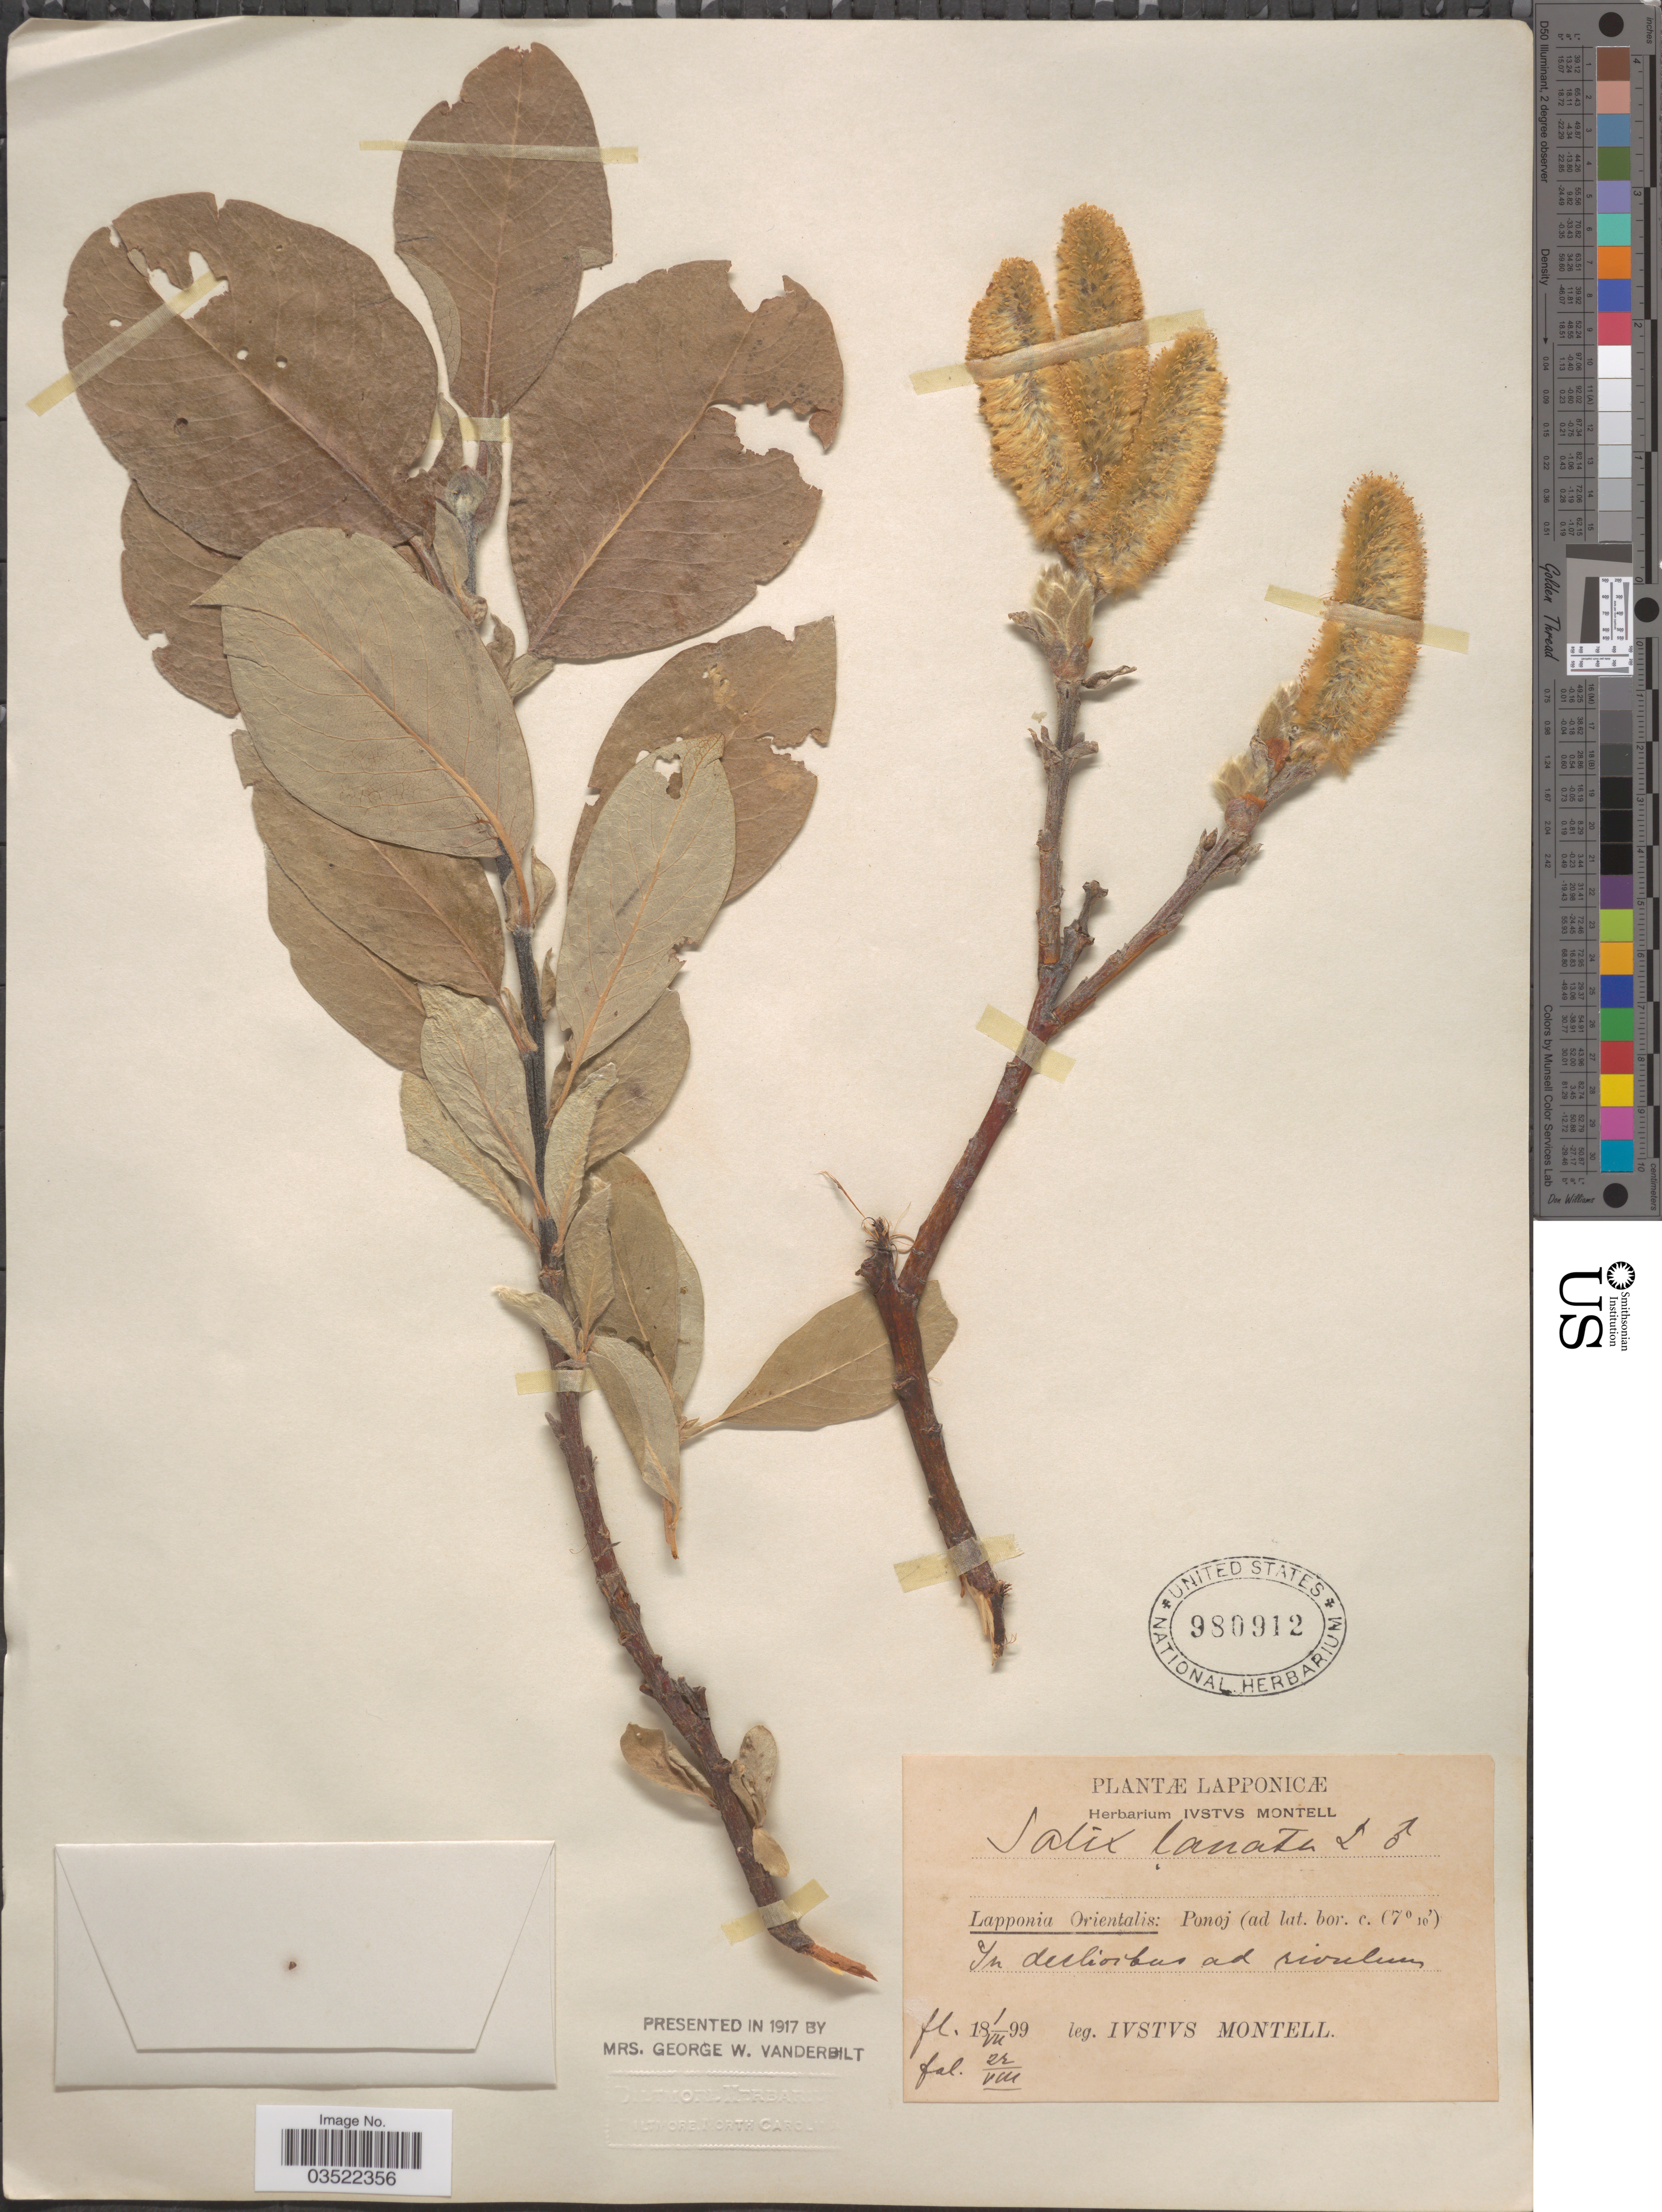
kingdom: Plantae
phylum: Tracheophyta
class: Magnoliopsida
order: Malpighiales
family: Salicaceae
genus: Salix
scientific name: Salix lanata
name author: L.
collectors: I. Montell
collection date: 1899-07-01/1899-08-22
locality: Lapponia Orientalis: Ponoj.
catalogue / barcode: US 980912